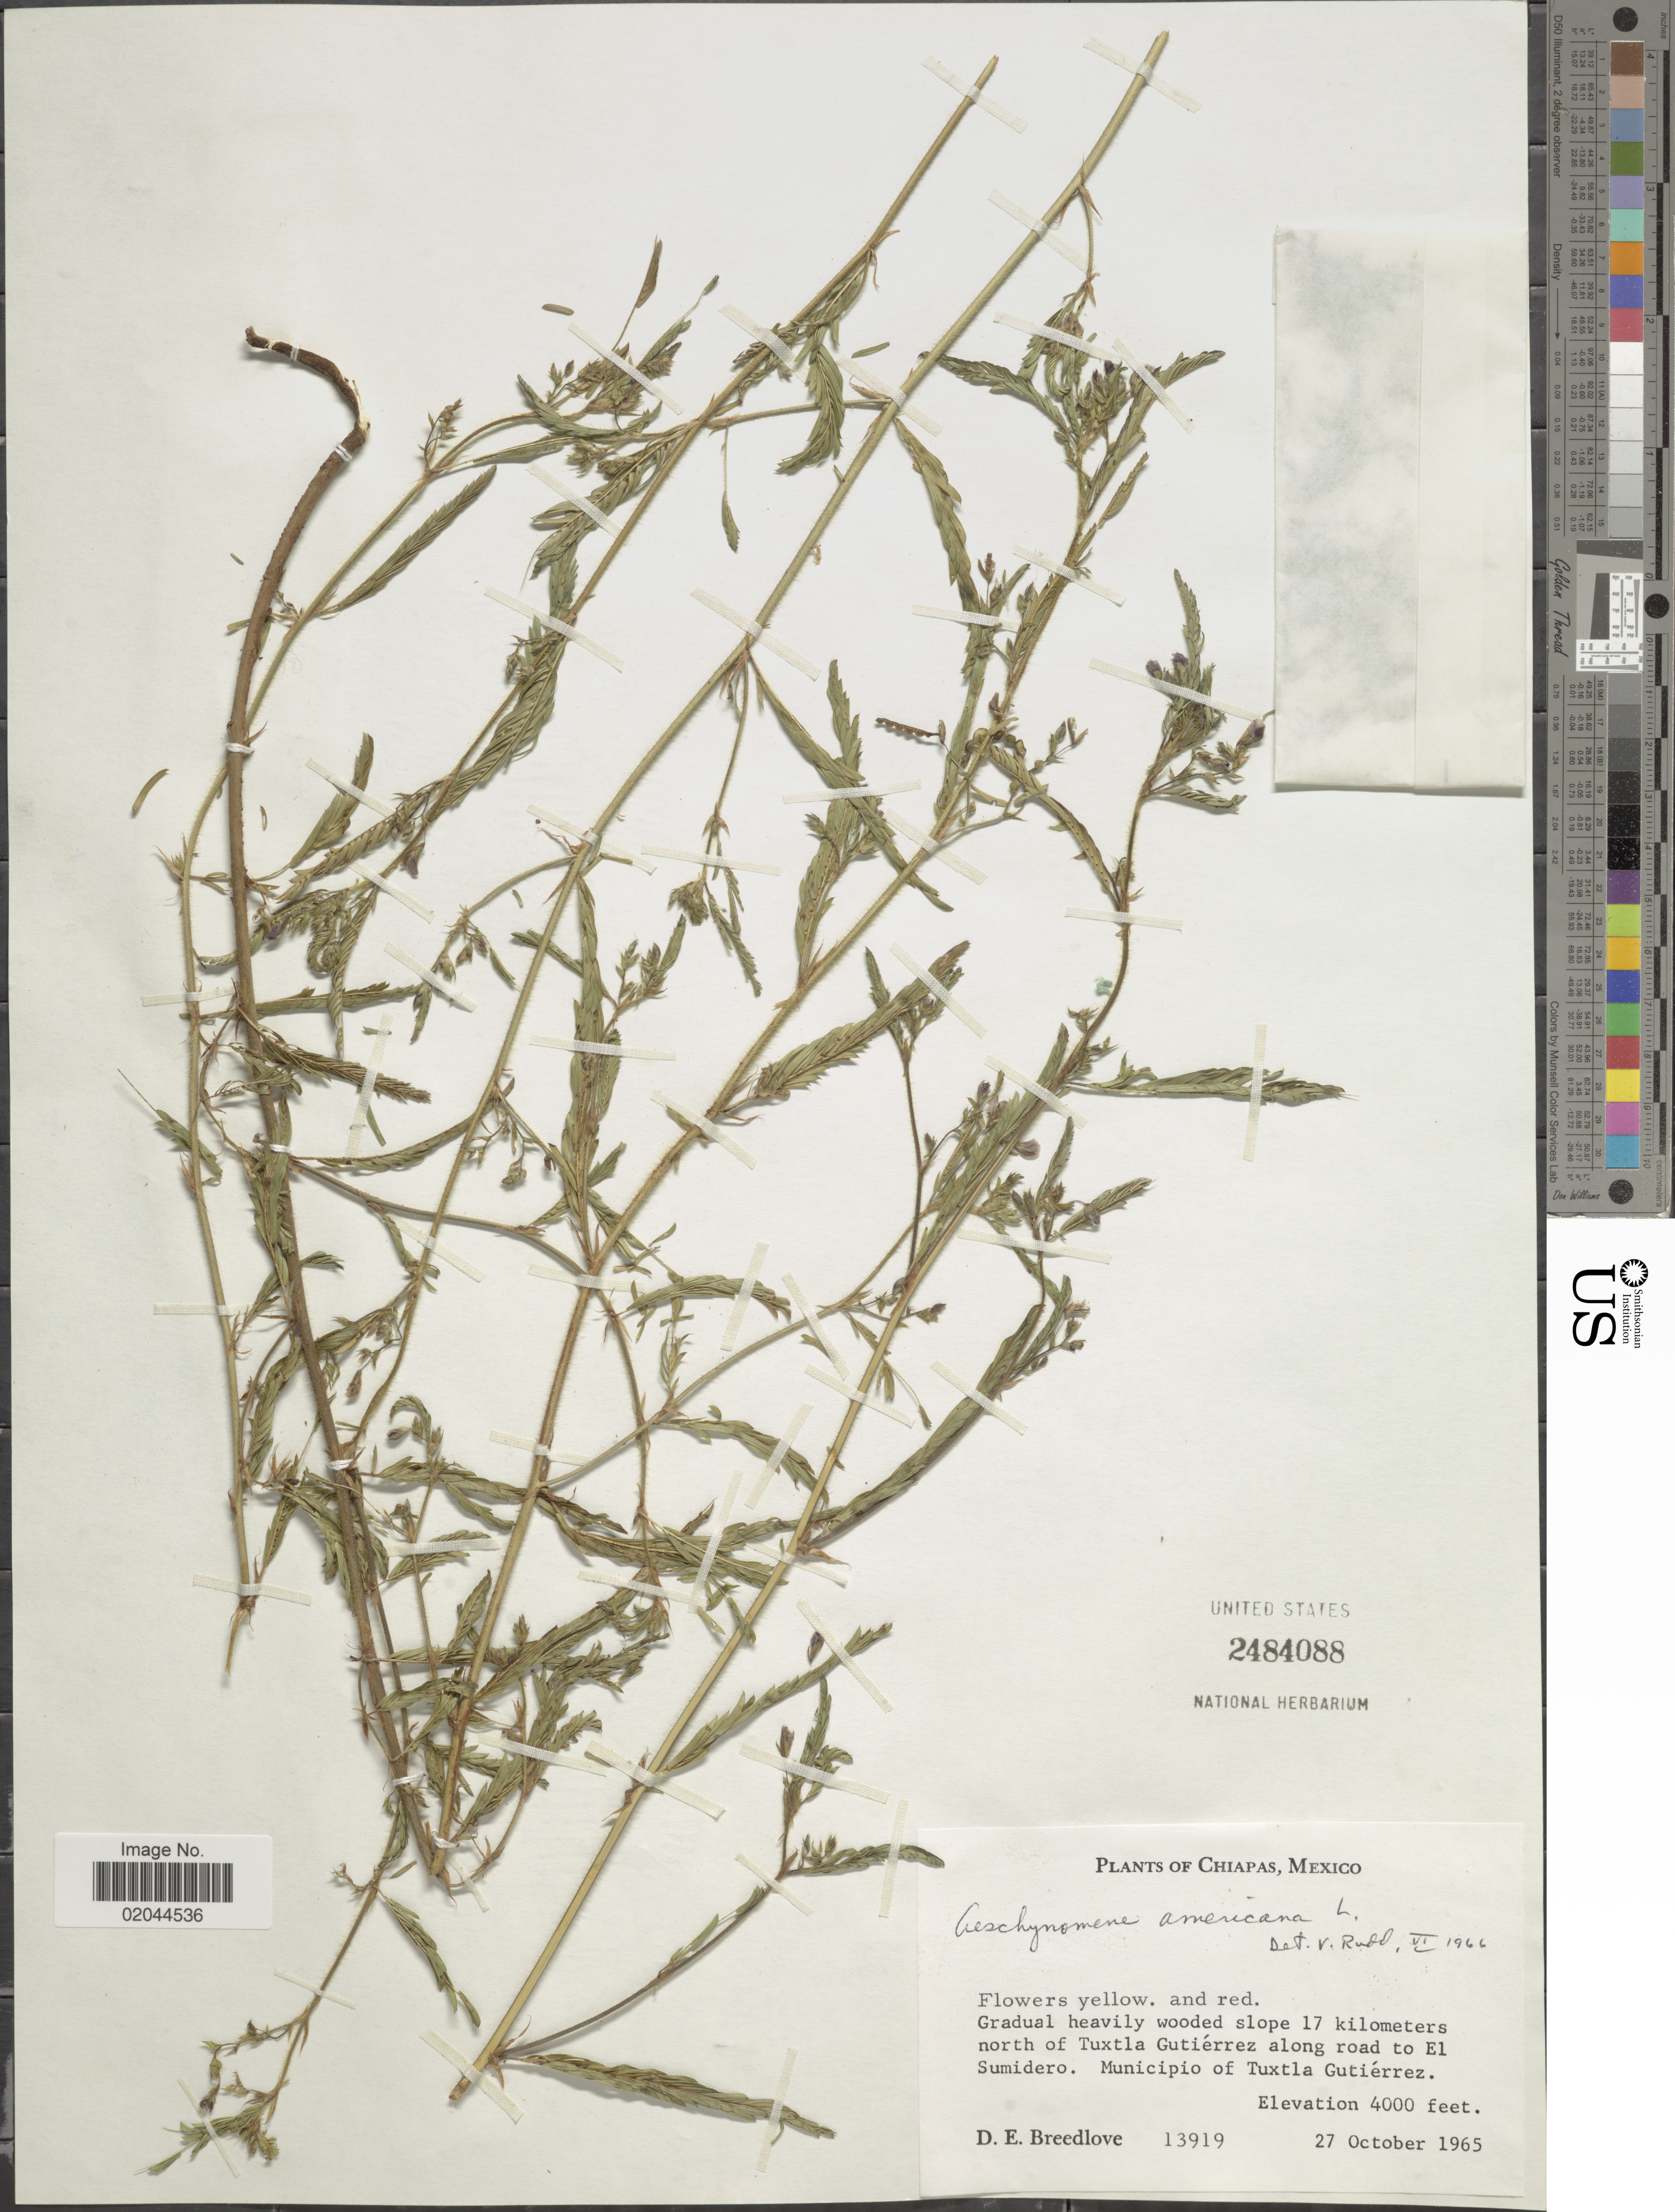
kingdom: Plantae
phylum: Tracheophyta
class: Magnoliopsida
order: Fabales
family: Fabaceae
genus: Aeschynomene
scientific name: Aeschynomene americana var. americana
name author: L.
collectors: D. E. Breedlove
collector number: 13919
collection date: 1965-10-27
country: Mexico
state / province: Chiapas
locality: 17 kilomters of Tuxtla Gutierrez along road to El Sumidero, municipio of Tuxtla Gutierrez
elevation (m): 1219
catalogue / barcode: US 2484088